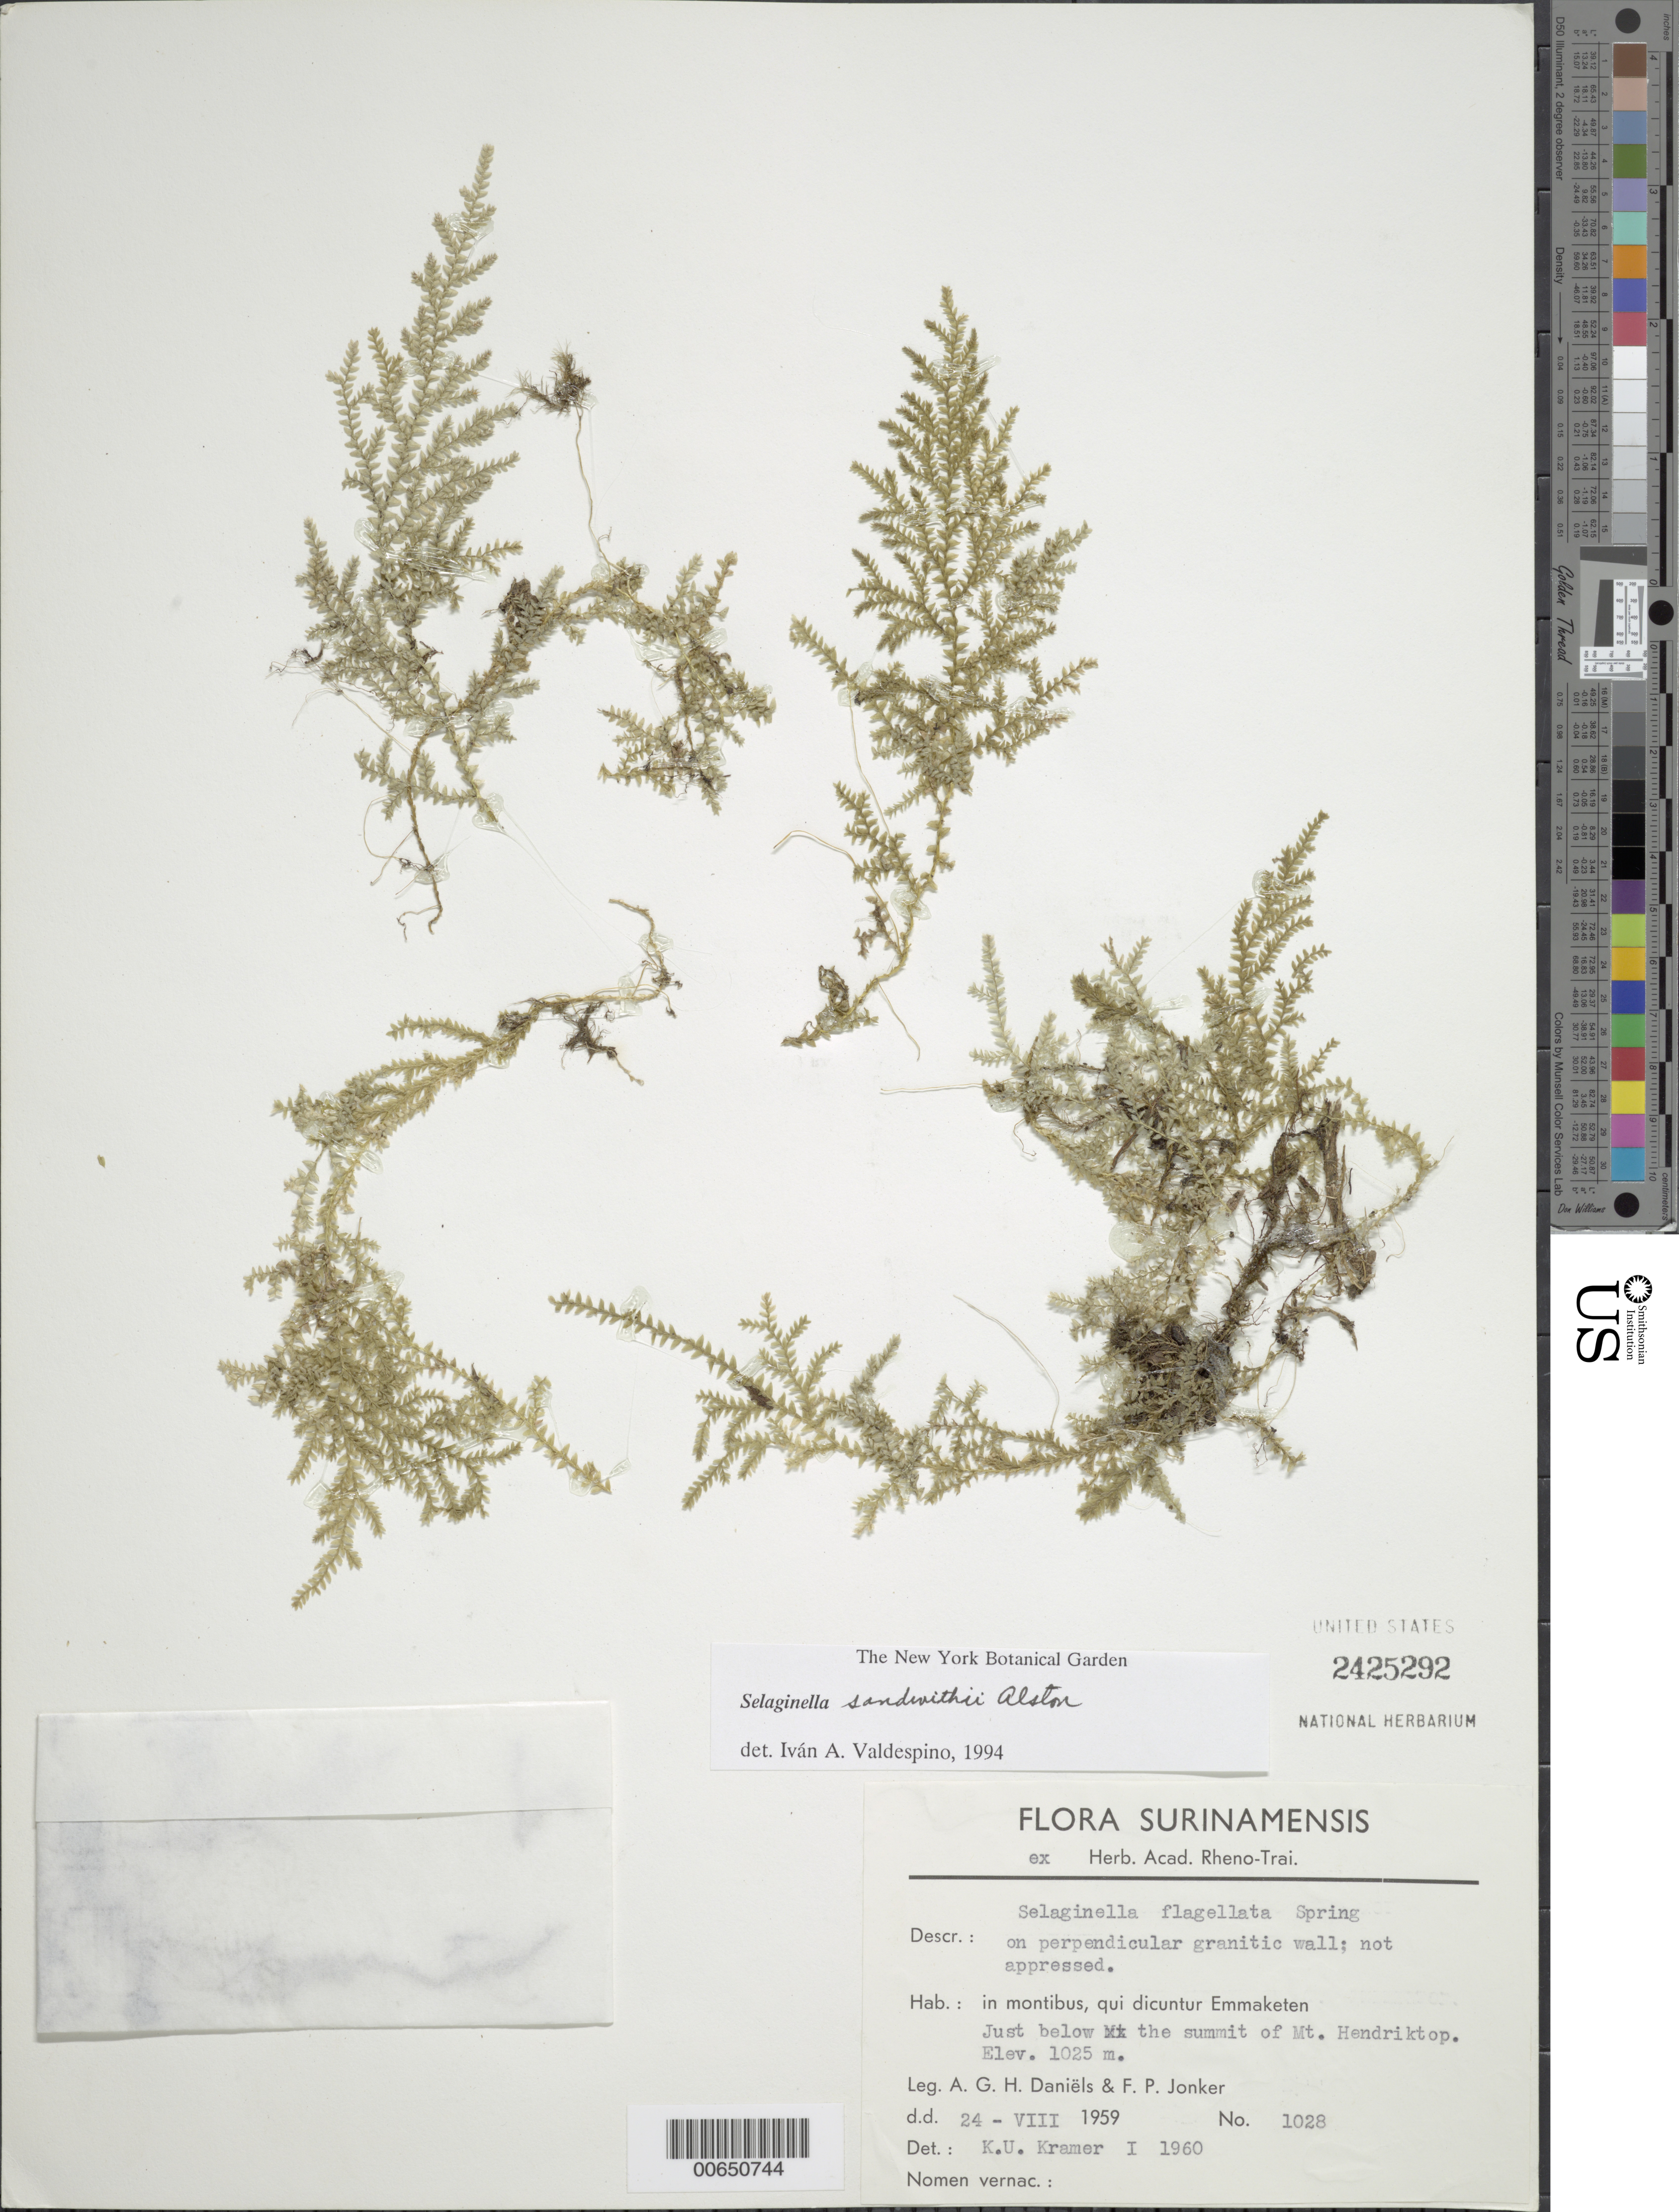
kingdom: Plantae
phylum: Tracheophyta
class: Lycopodiopsida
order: Selaginellales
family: Selaginellaceae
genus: Selaginella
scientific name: Selaginella sandwithii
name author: Alston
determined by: Valdespino, I. A., (PMA), Universidad de Panama (PANAMA)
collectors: A. Daniëls & F. P. Jonker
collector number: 1028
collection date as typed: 24-Aug-59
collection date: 1959-08-24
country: Suriname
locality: Emmaketen, just below the summit of Mt. Hendriktop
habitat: On perpendicular granite wall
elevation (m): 1025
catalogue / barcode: US 2425292